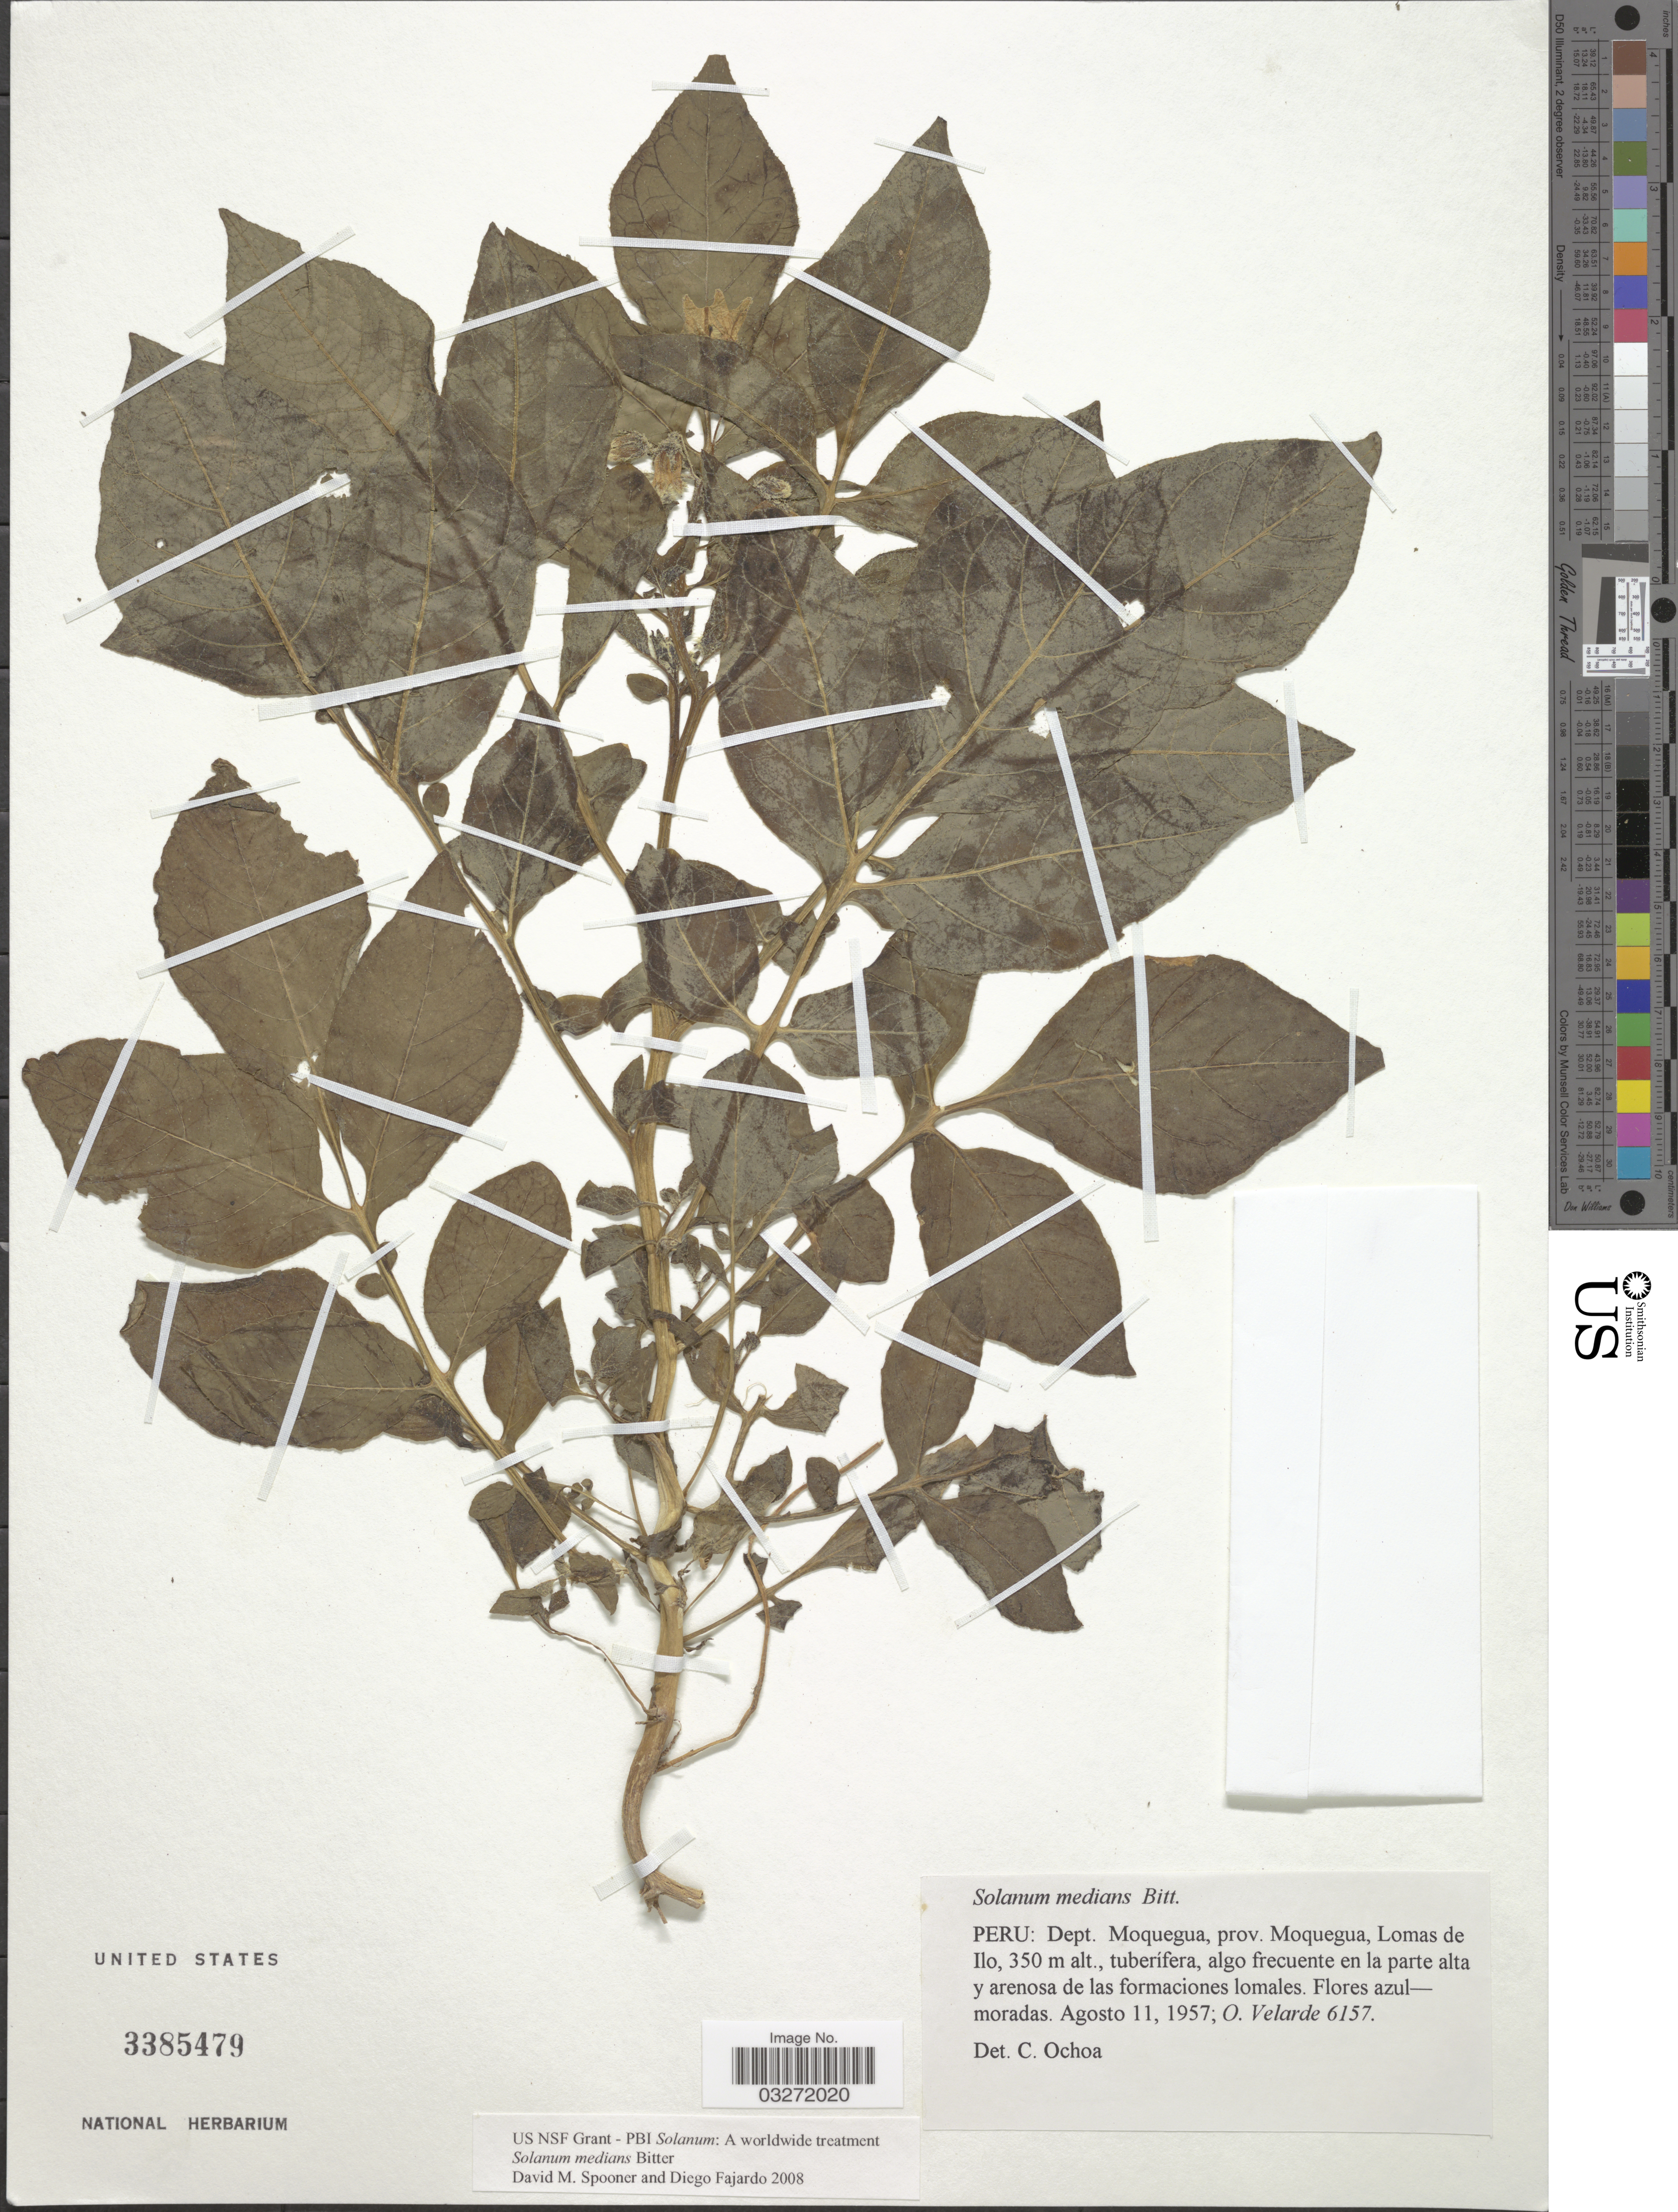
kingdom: Plantae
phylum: Tracheophyta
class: Magnoliopsida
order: Solanales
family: Solanaceae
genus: Solanum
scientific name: Solanum medians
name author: Bitter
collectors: O. Velarde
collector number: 6157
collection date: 1957-08-11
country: Peru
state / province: Moquegua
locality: Dept. Moquegua, prov. Moquegua, Lomas de Ilo.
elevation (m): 350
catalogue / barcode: US 3385479